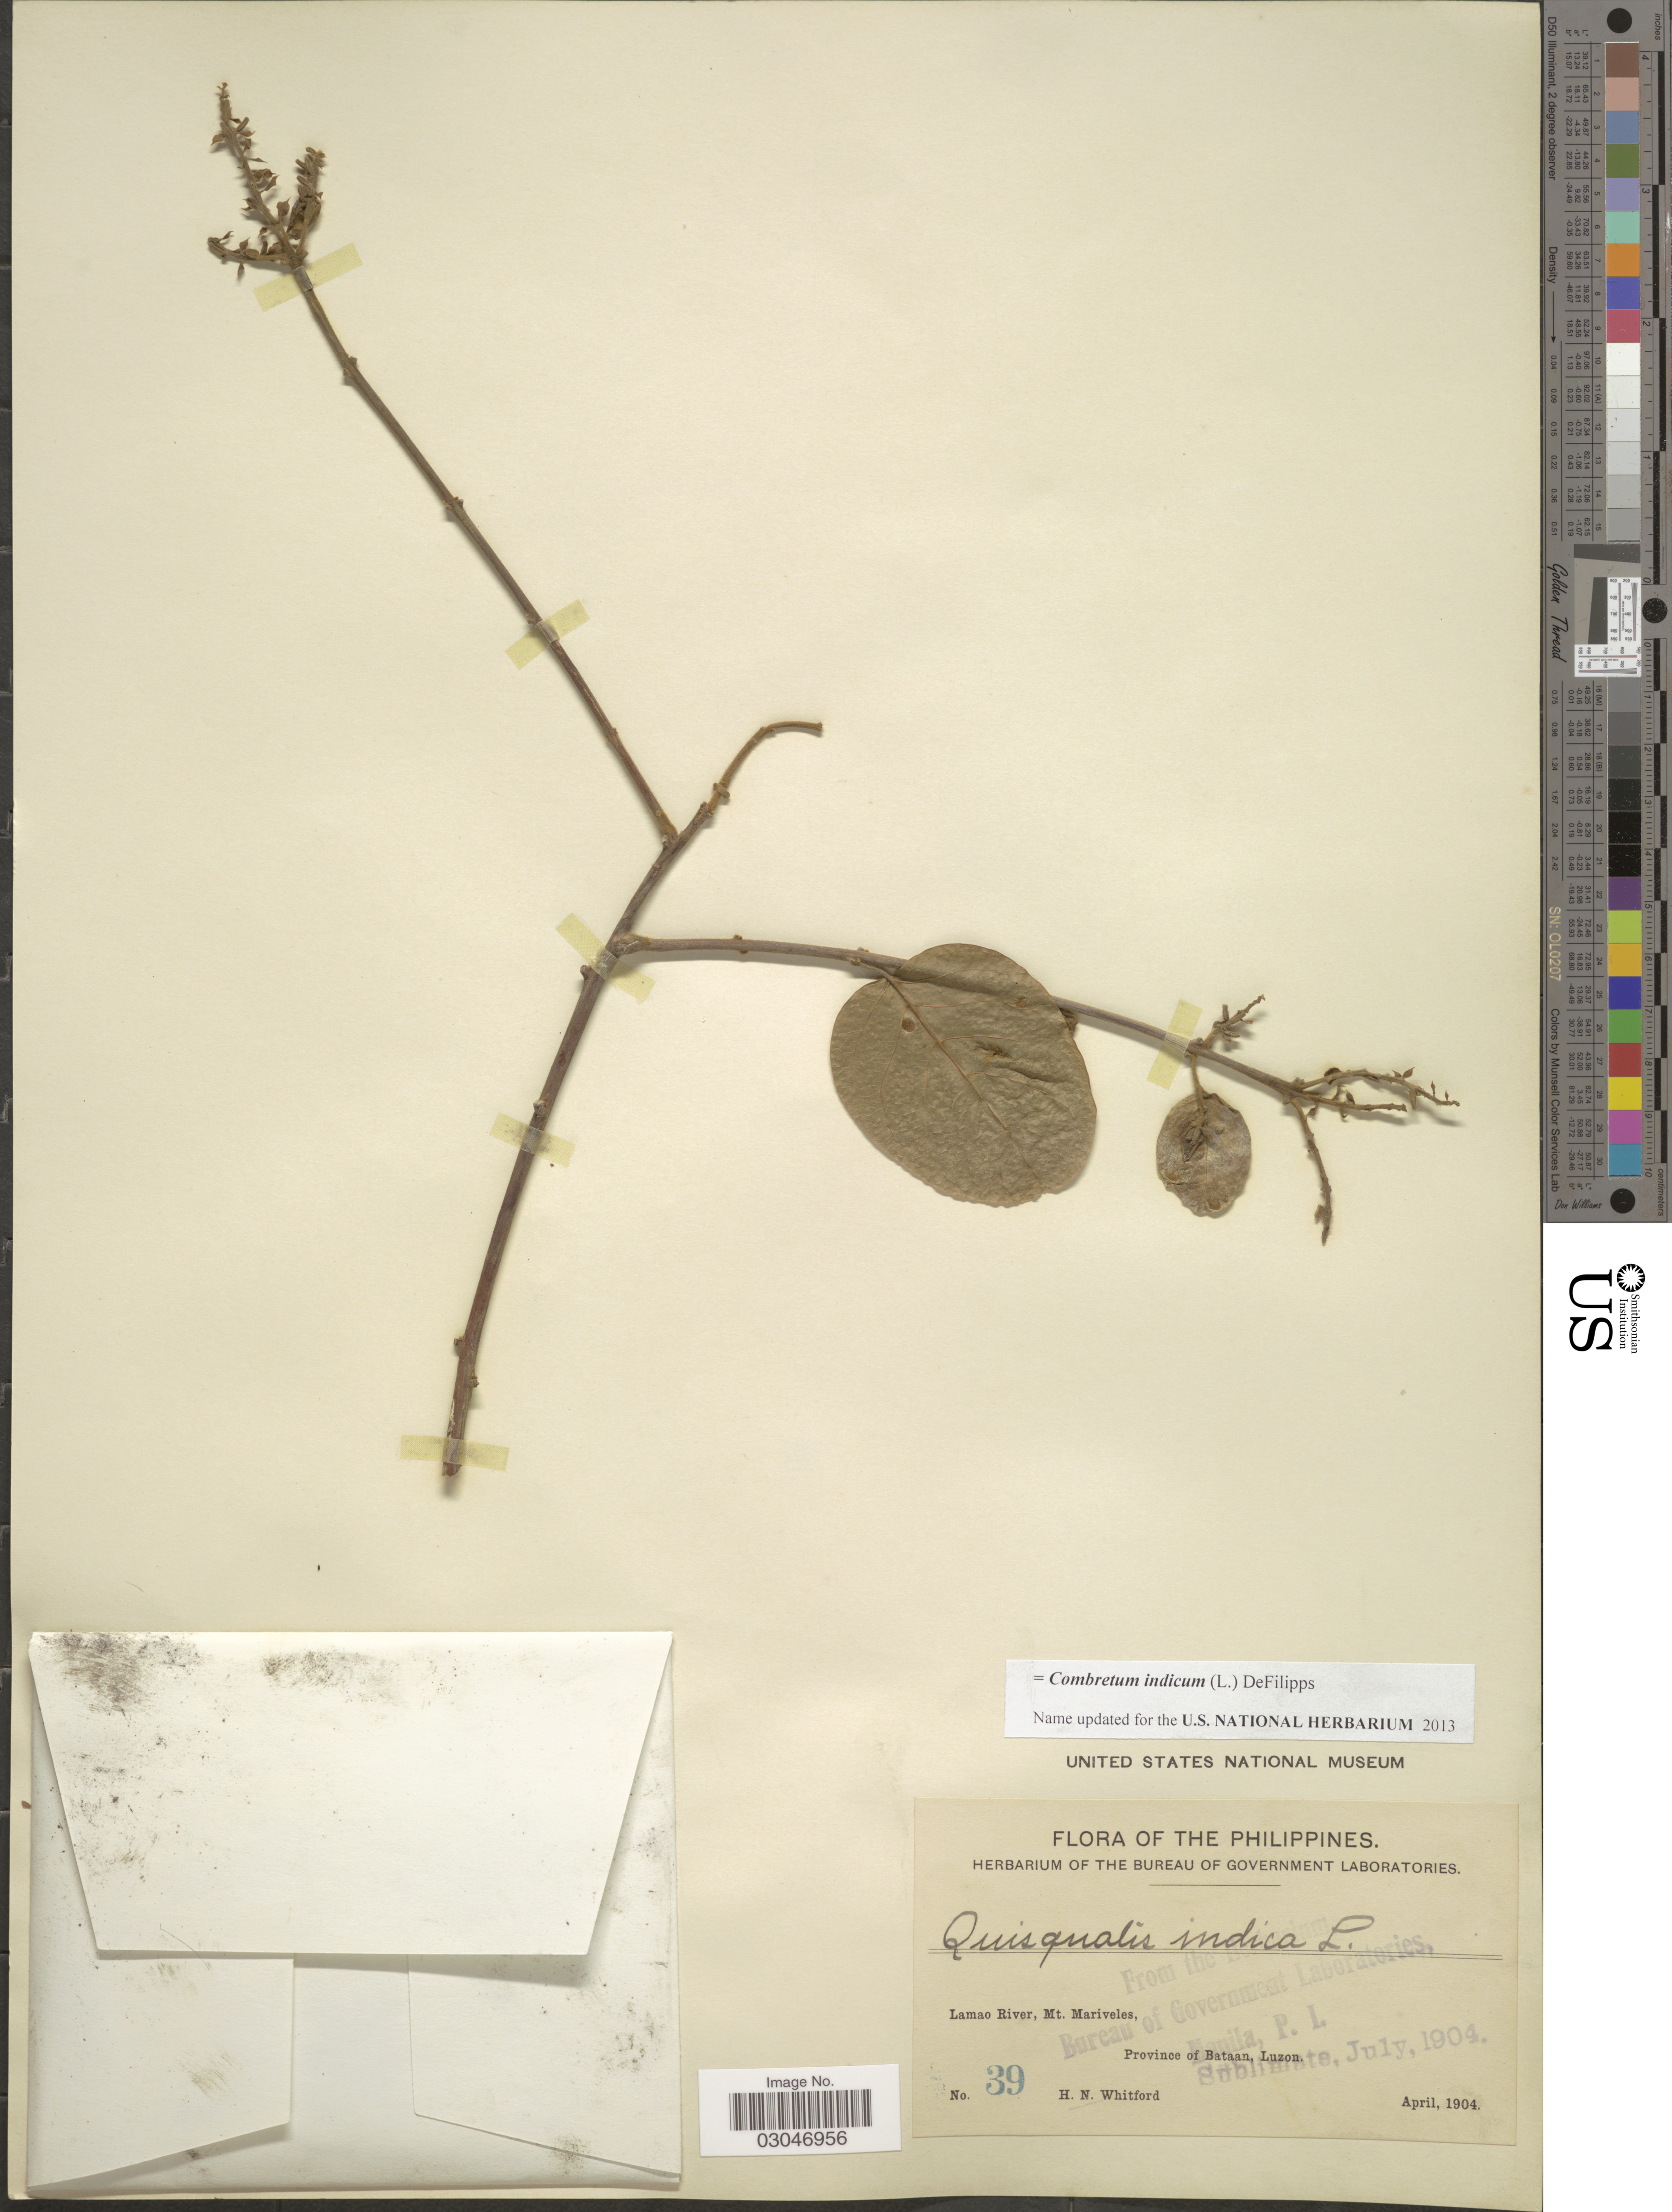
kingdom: Plantae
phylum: Tracheophyta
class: Magnoliopsida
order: Myrtales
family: Combretaceae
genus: Combretum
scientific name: Combretum indicum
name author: (L.) DeFilipps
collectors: H. N. Whitford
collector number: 39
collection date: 1904-04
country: Philippines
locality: Lamao River, Mt. Mariveles, Province of Bataan, Luzon.